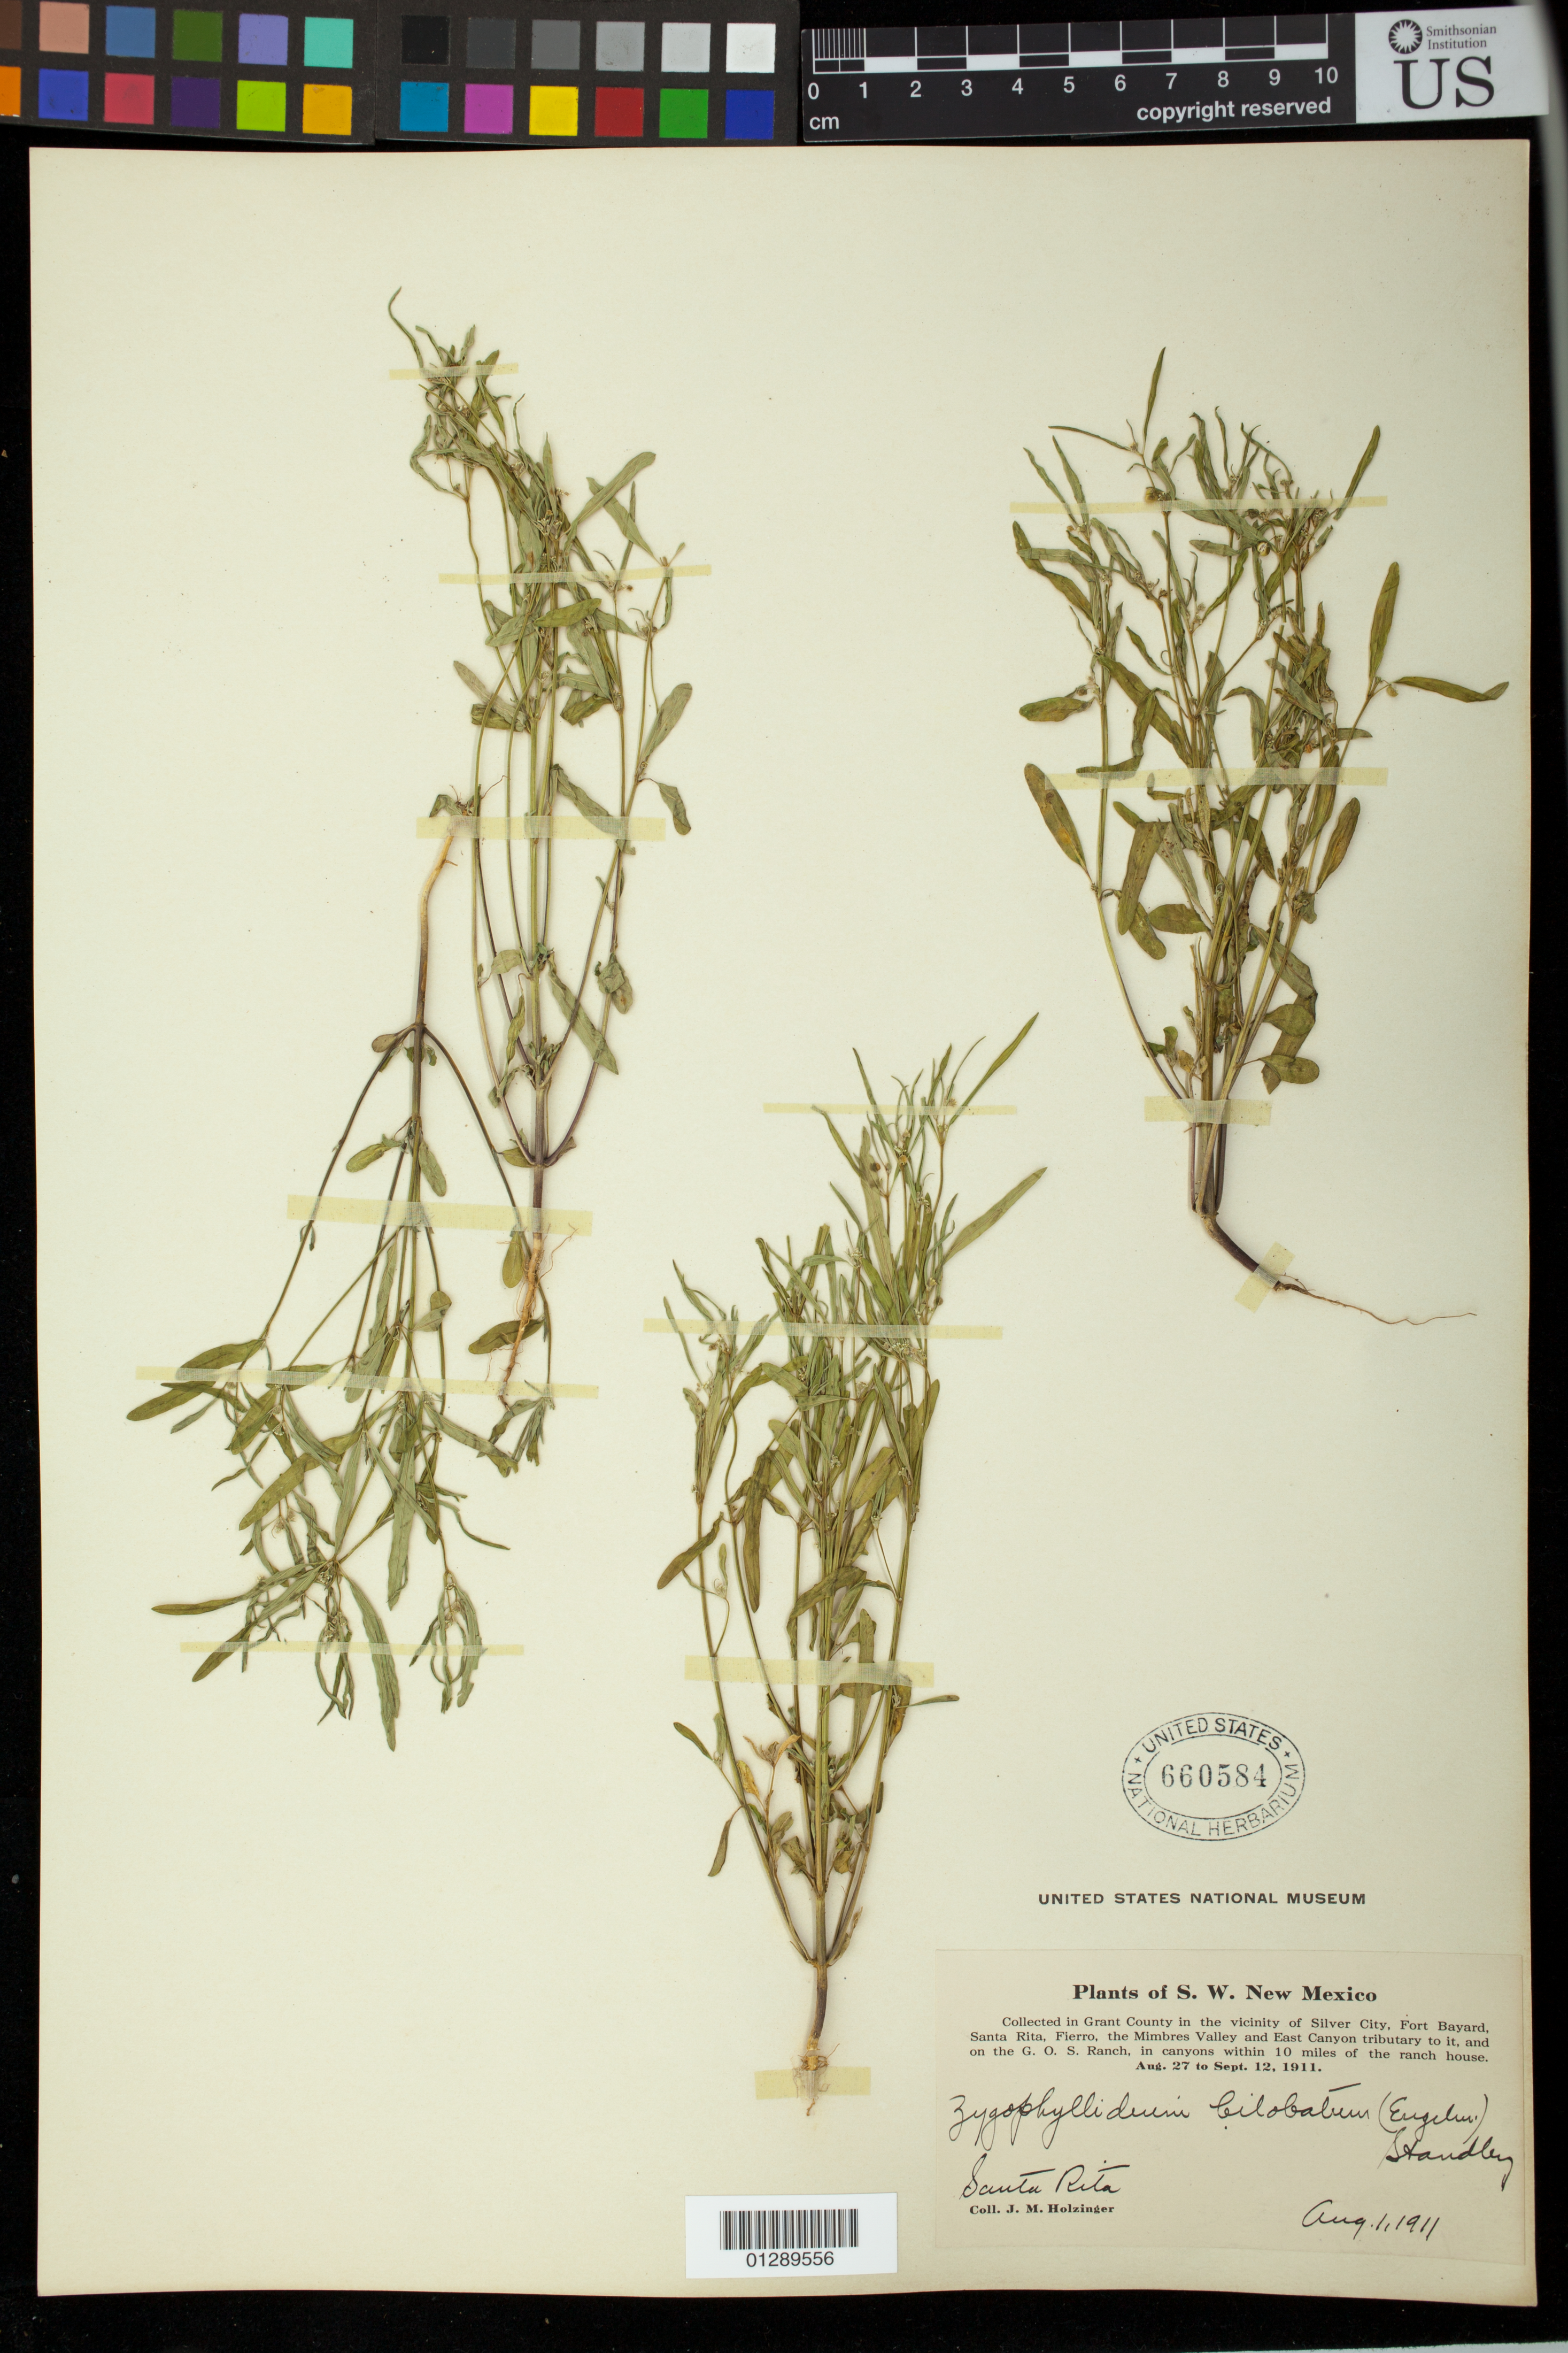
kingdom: Plantae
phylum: Tracheophyta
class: Magnoliopsida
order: Malpighiales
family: Euphorbiaceae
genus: Euphorbia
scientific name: Euphorbia bilobata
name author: Engelm. in Emory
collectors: J. M. Holzinger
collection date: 1911-08-01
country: United States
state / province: New Mexico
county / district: Grant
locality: Santa Rita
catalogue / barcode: US 660584